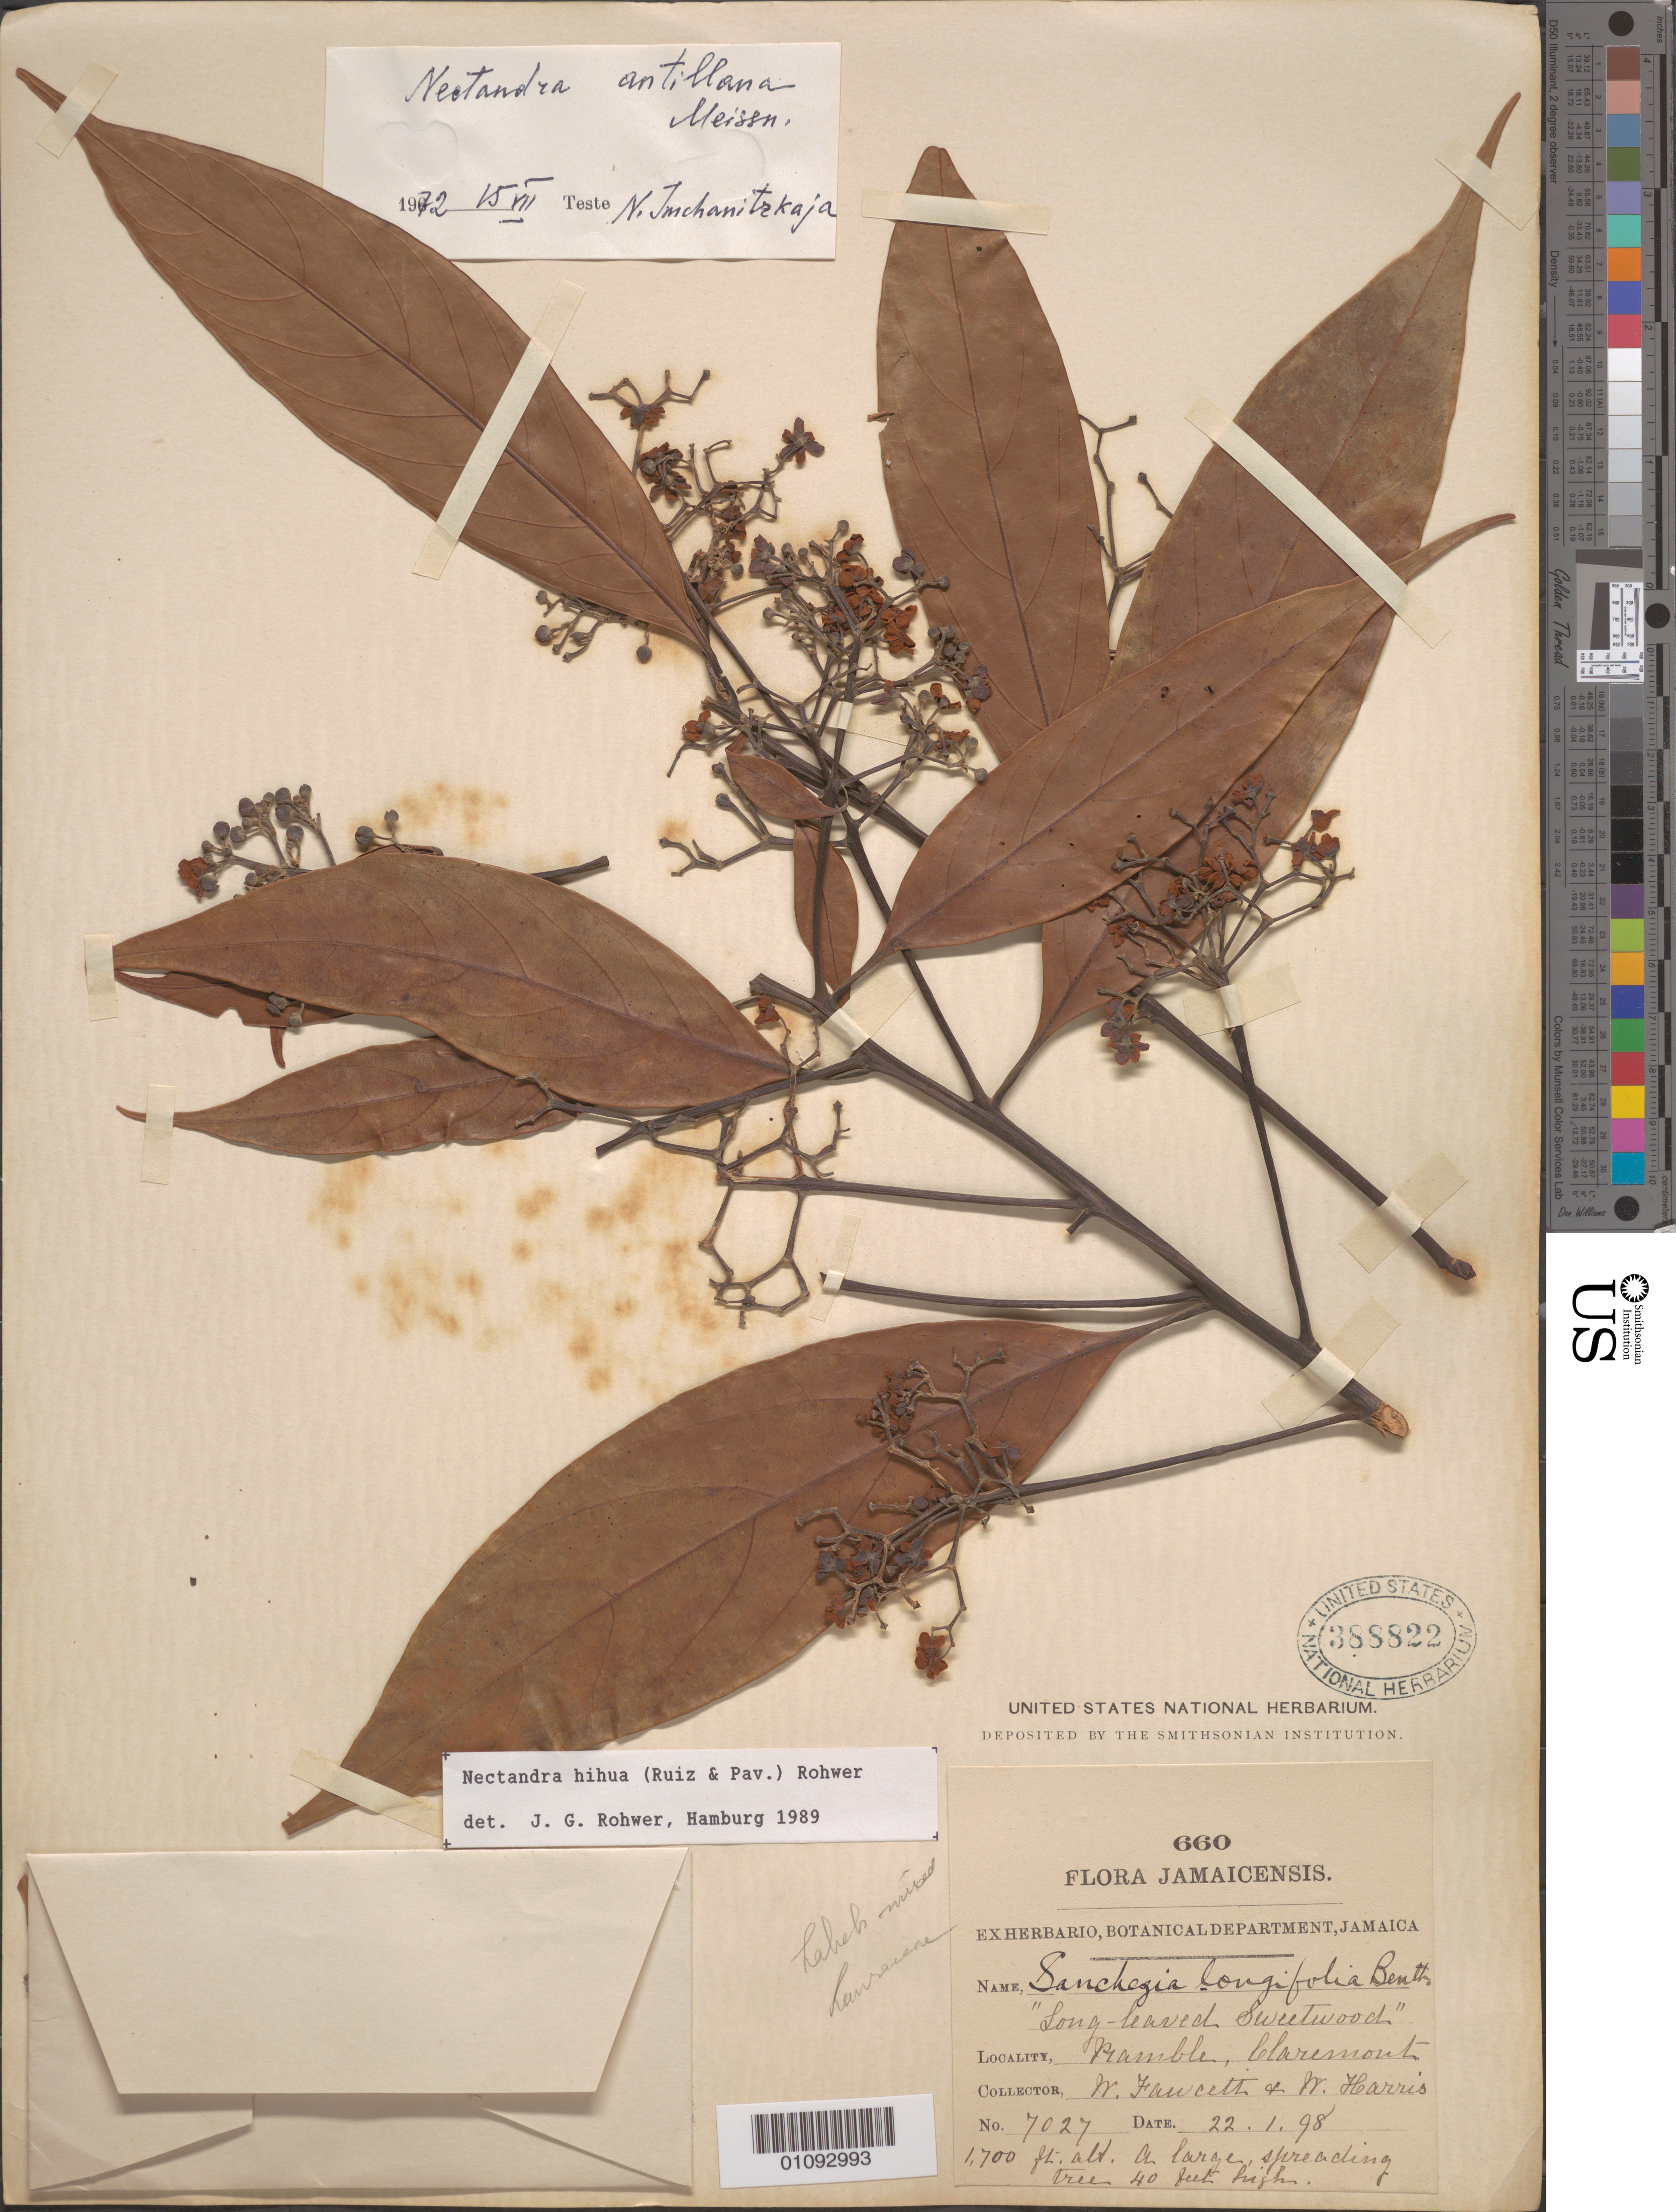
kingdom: Plantae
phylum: Tracheophyta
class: Magnoliopsida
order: Laurales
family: Lauraceae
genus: Nectandra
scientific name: Nectandra hihua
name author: (Ruiz & Pav.) Rohwer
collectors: W. Harris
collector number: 7027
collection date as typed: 22 Jan 1898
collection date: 1898-01-22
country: Jamaica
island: Jamaica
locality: Blaremont.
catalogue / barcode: US 388822